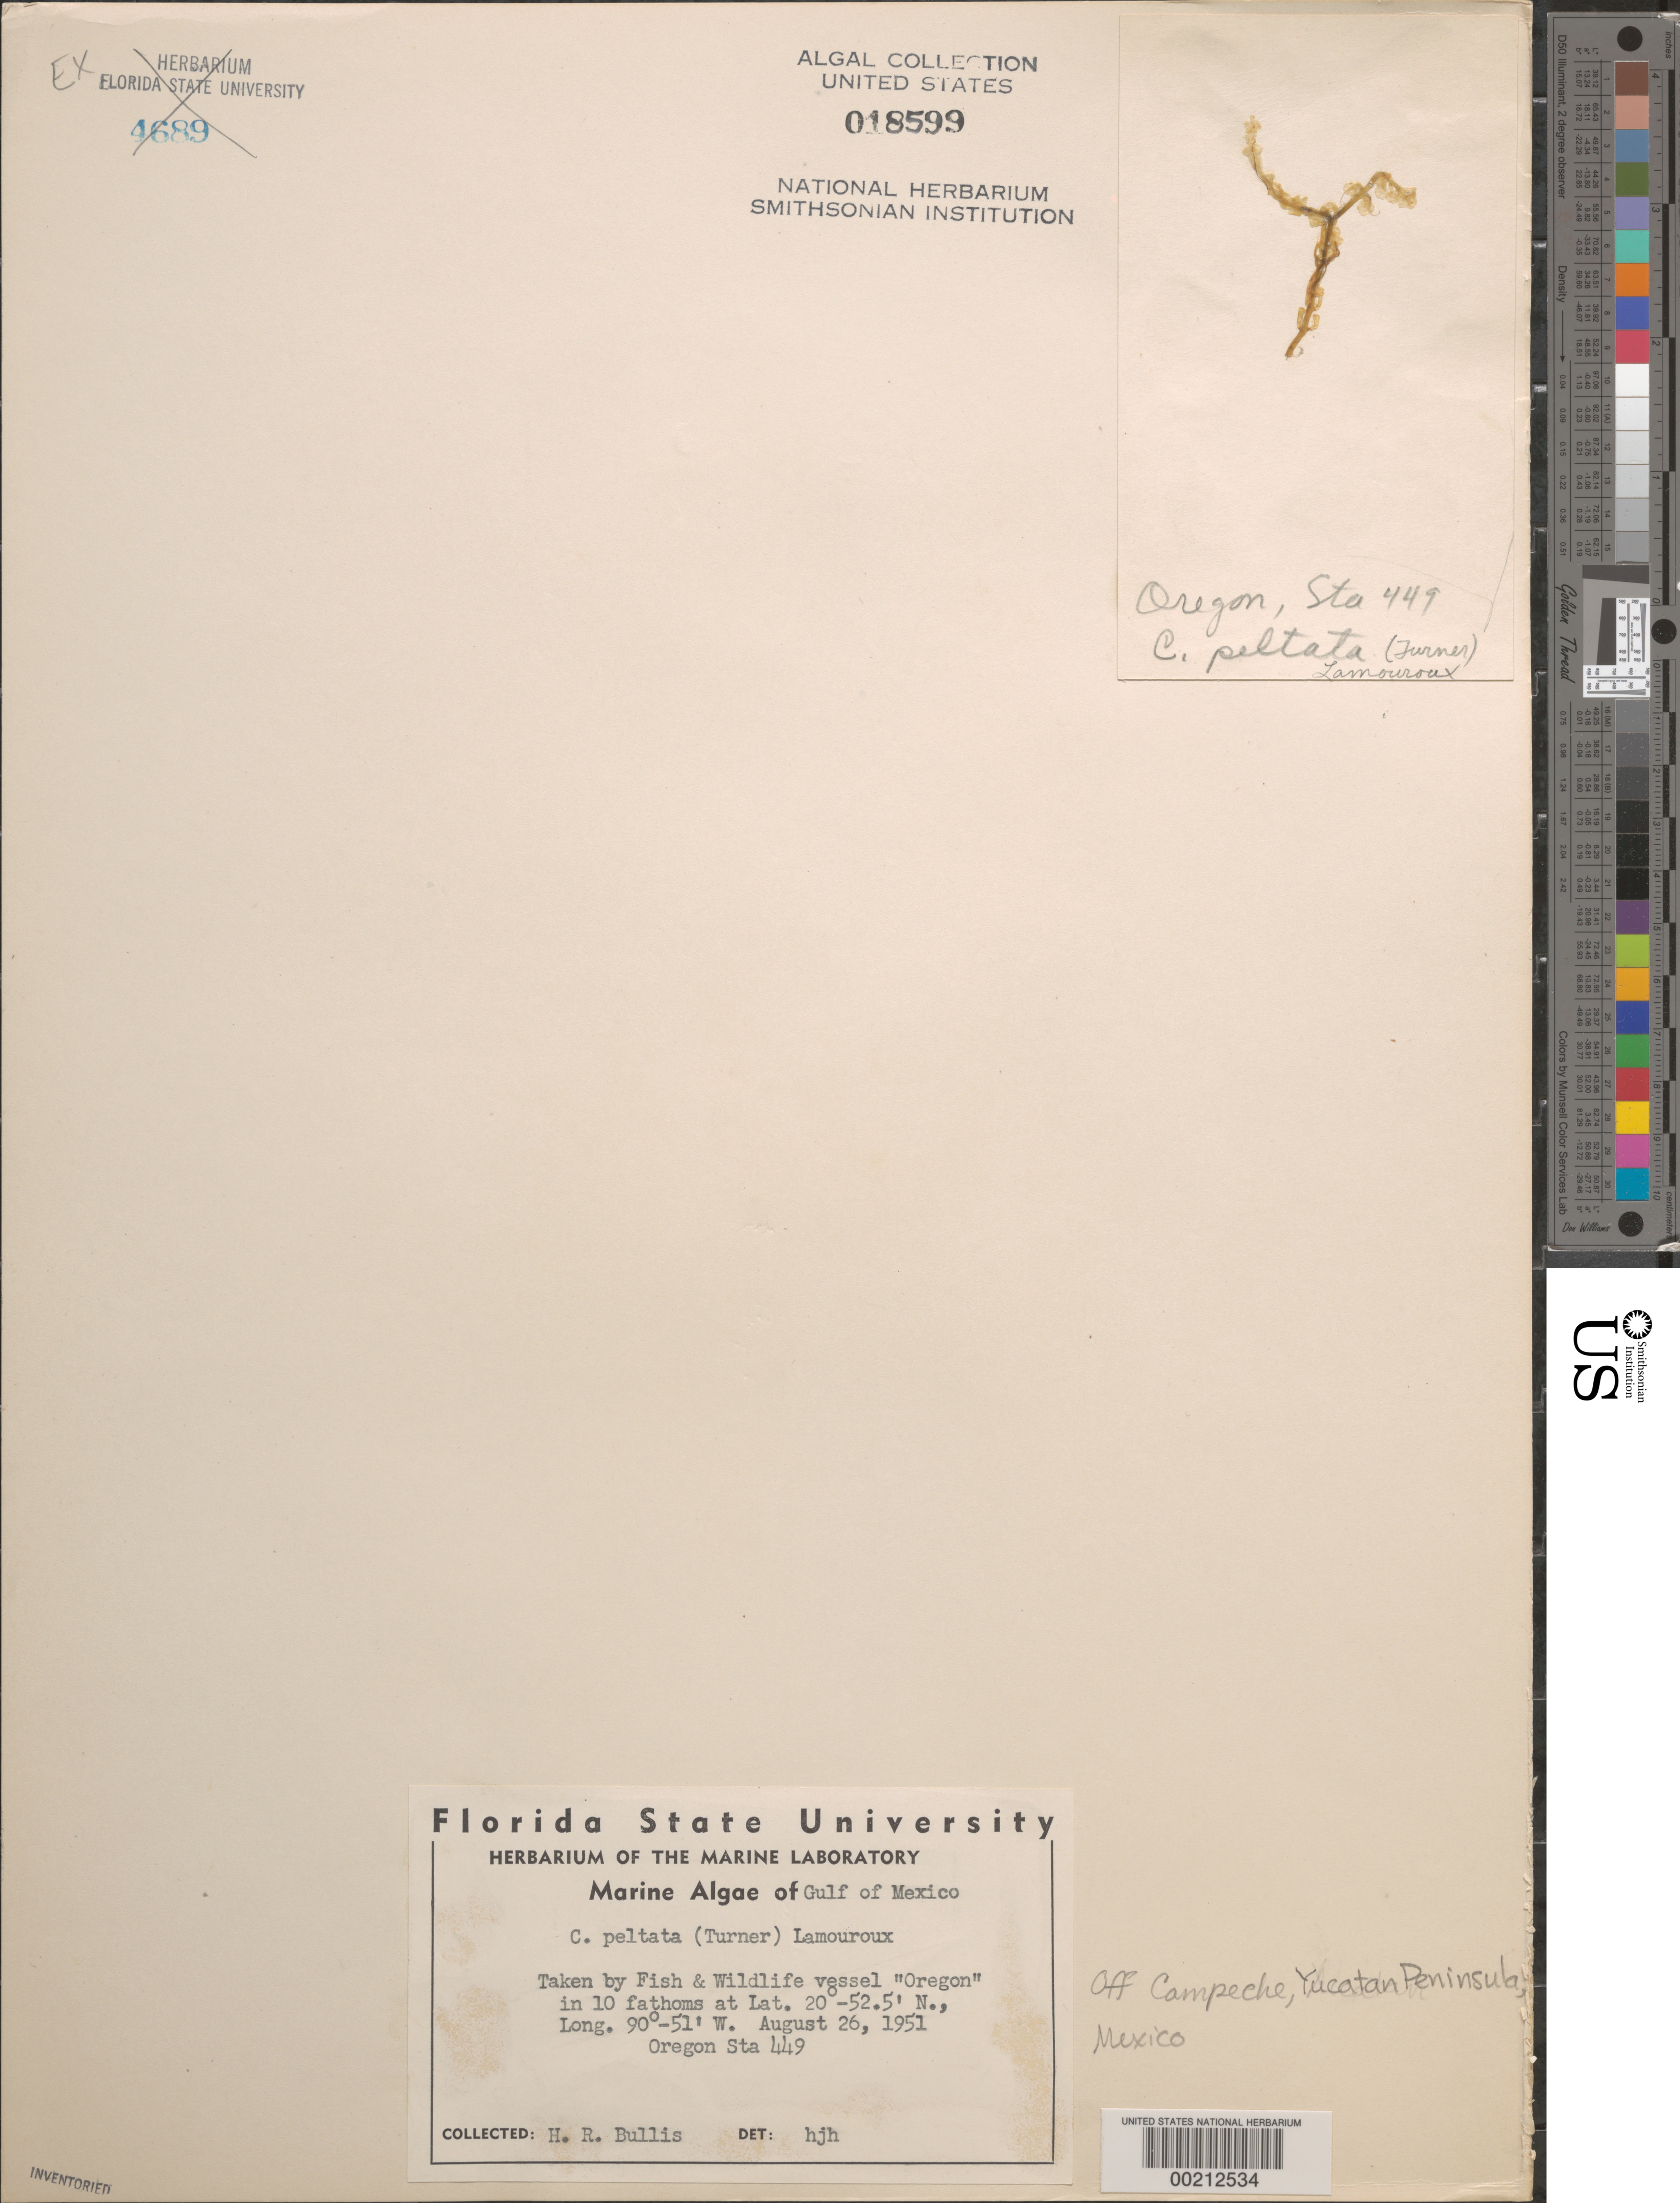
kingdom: Plantae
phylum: Chlorophyta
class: Ulvophyceae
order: Cladophorales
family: Cladophoraceae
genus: Cladophora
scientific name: Cladophora glomerata var. crassior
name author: (C. Agardh) C. Hoek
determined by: Algae name updating Project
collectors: H. Bullis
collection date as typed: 26 Aug 1951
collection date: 1951-08-26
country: Mexico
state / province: Campeche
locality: Bay of Campeche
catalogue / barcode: US 18599